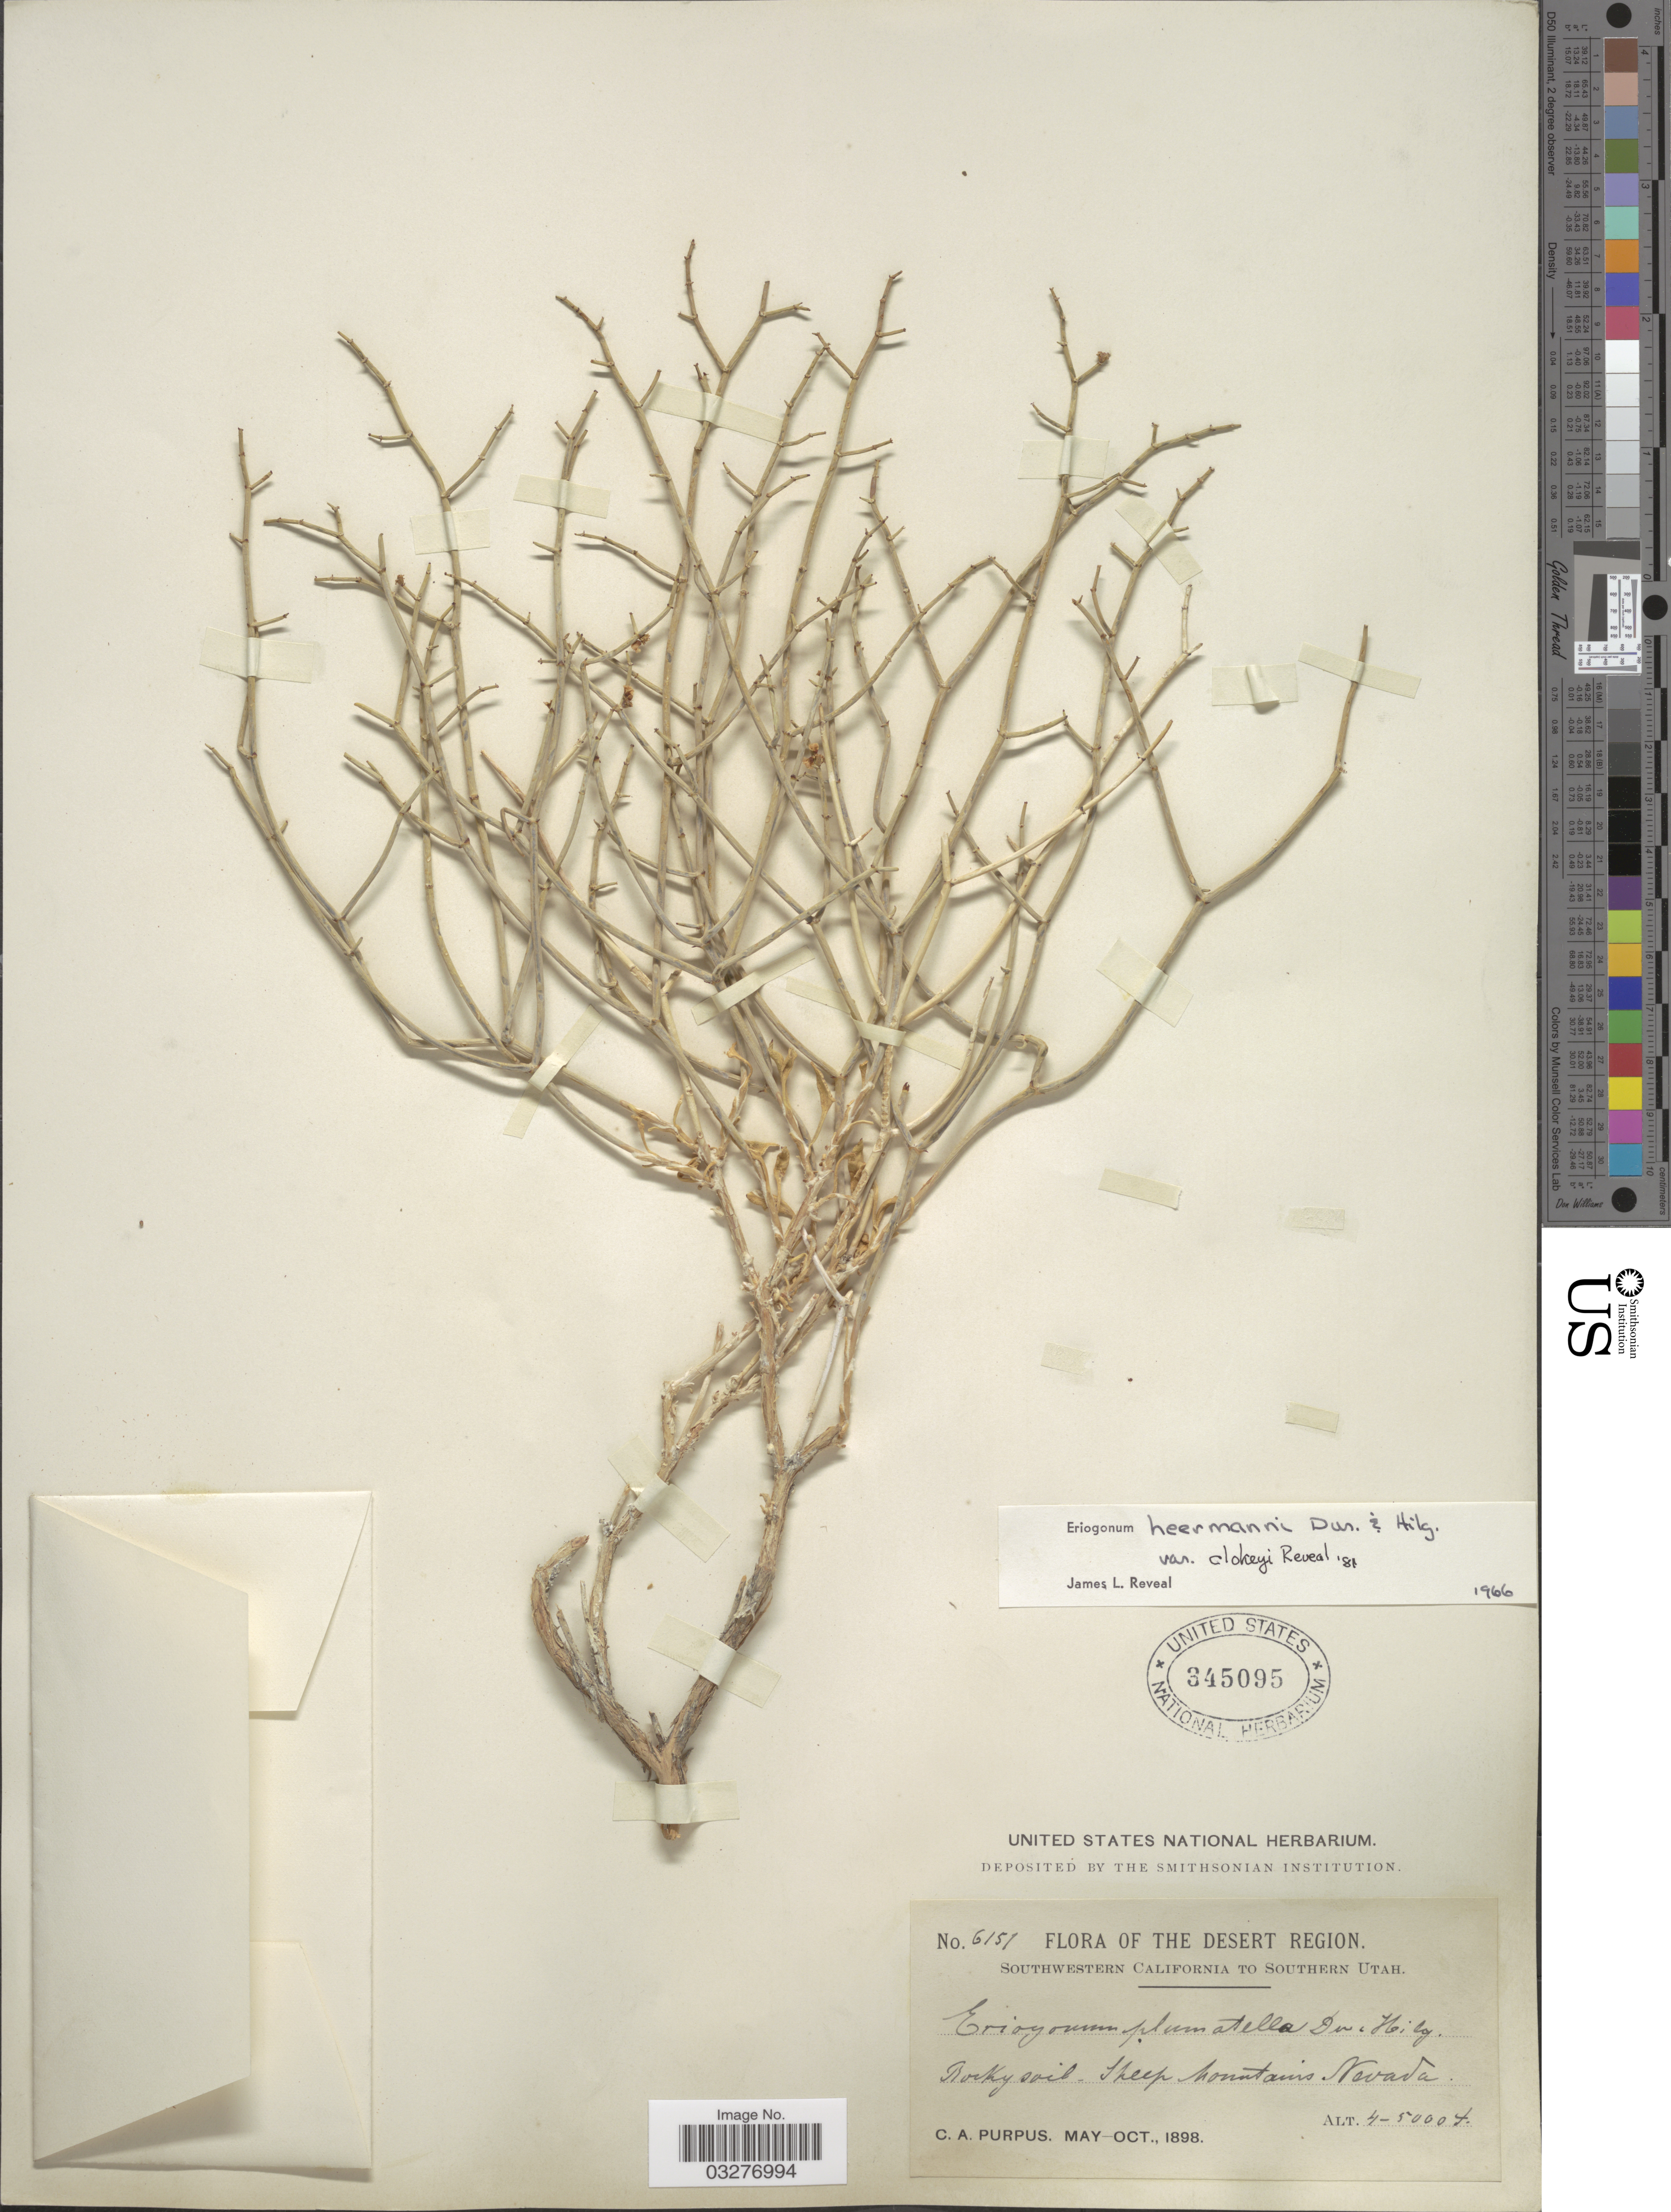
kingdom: Plantae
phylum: Tracheophyta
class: Magnoliopsida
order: Caryophyllales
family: Polygonaceae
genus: Eriogonum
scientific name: Eriogonum heermannii var. clokeyi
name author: Reveal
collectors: C. A. Purpus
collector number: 6151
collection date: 1898-05/1898-10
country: United States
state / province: Nevada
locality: The Desert Region. Steep Mountains.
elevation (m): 1219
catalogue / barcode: US 345095